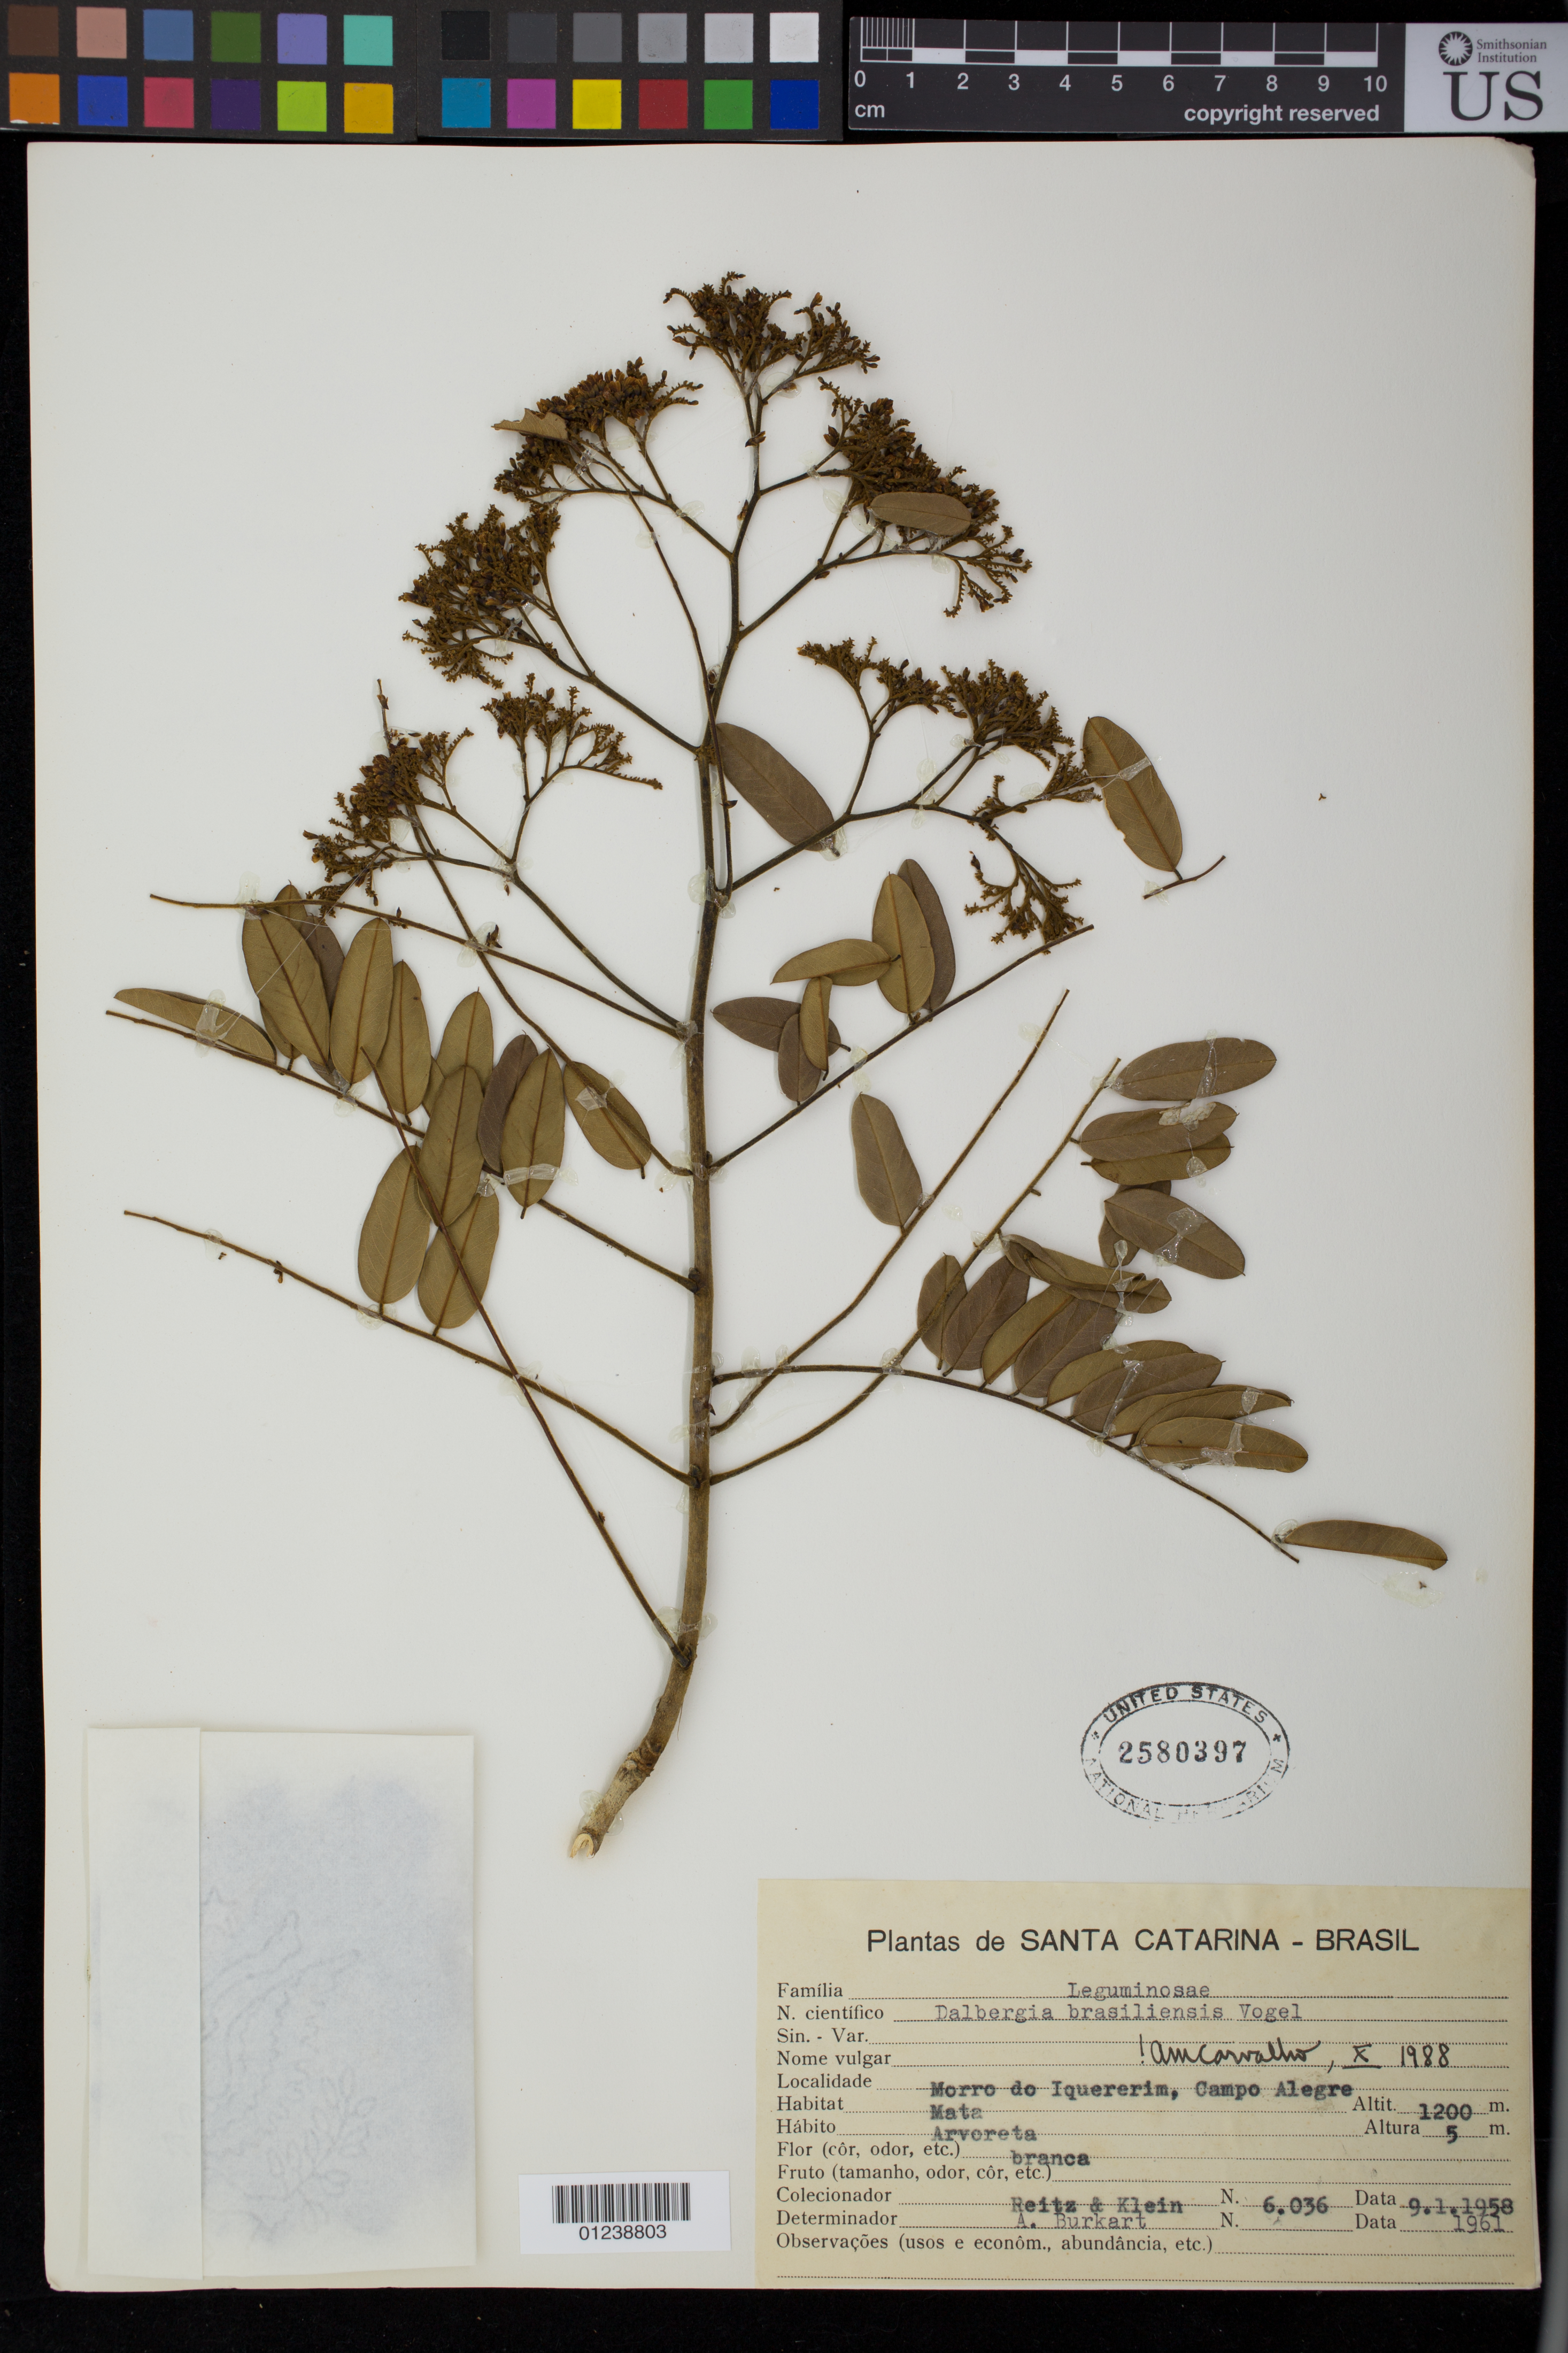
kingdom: Plantae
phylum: Tracheophyta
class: Magnoliopsida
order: Fabales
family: Fabaceae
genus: Dalbergia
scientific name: Dalbergia brasiliensis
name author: Vogel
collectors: Klein, -- & -- Reitz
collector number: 6036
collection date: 1958-09-01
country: Brazil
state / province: Santa Catarina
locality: Morro do Iquererim, Campo Alegre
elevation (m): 1200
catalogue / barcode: US 2580397